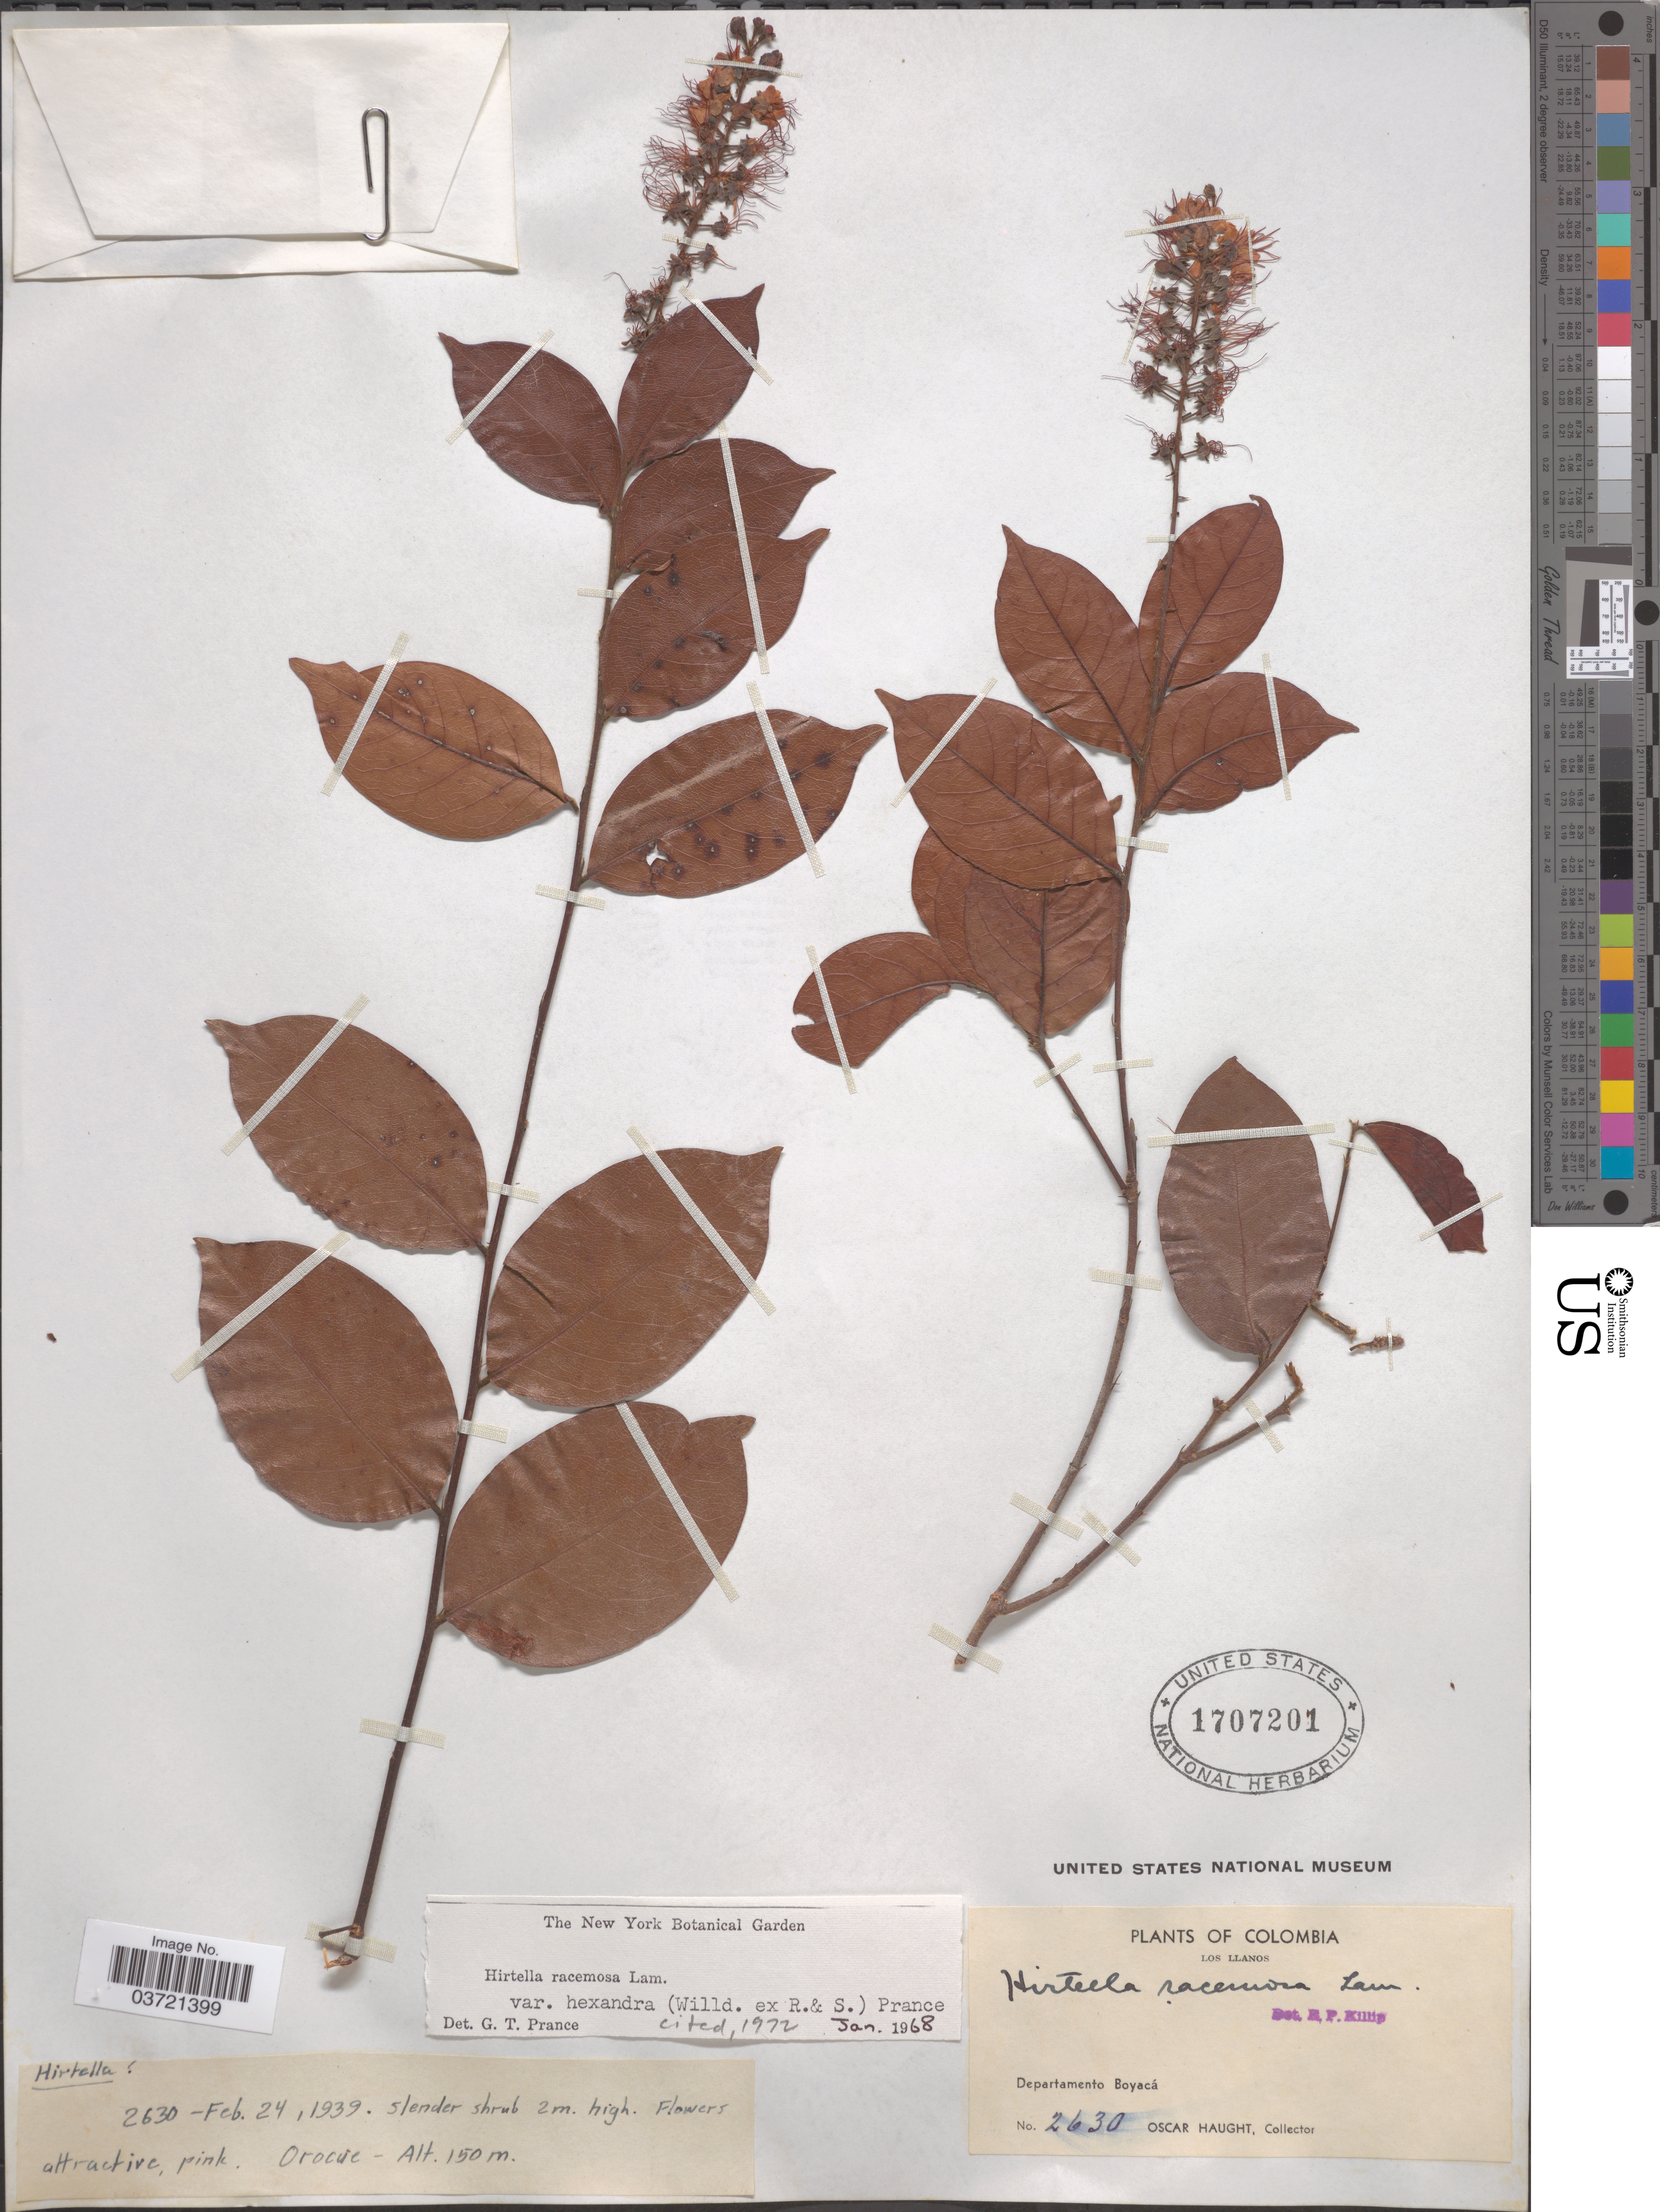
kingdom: Plantae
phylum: Tracheophyta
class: Magnoliopsida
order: Malpighiales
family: Chrysobalanaceae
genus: Hirtella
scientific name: Hirtella racemosa var. hexandra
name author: (Willd. ex Roem. & Schult.) Prance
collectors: O. Haught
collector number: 2630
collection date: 1939-02-24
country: Colombia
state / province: Boyacá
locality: Los Llanos. Departamento Boyacá. Orocue.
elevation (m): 150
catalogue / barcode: US 1707201